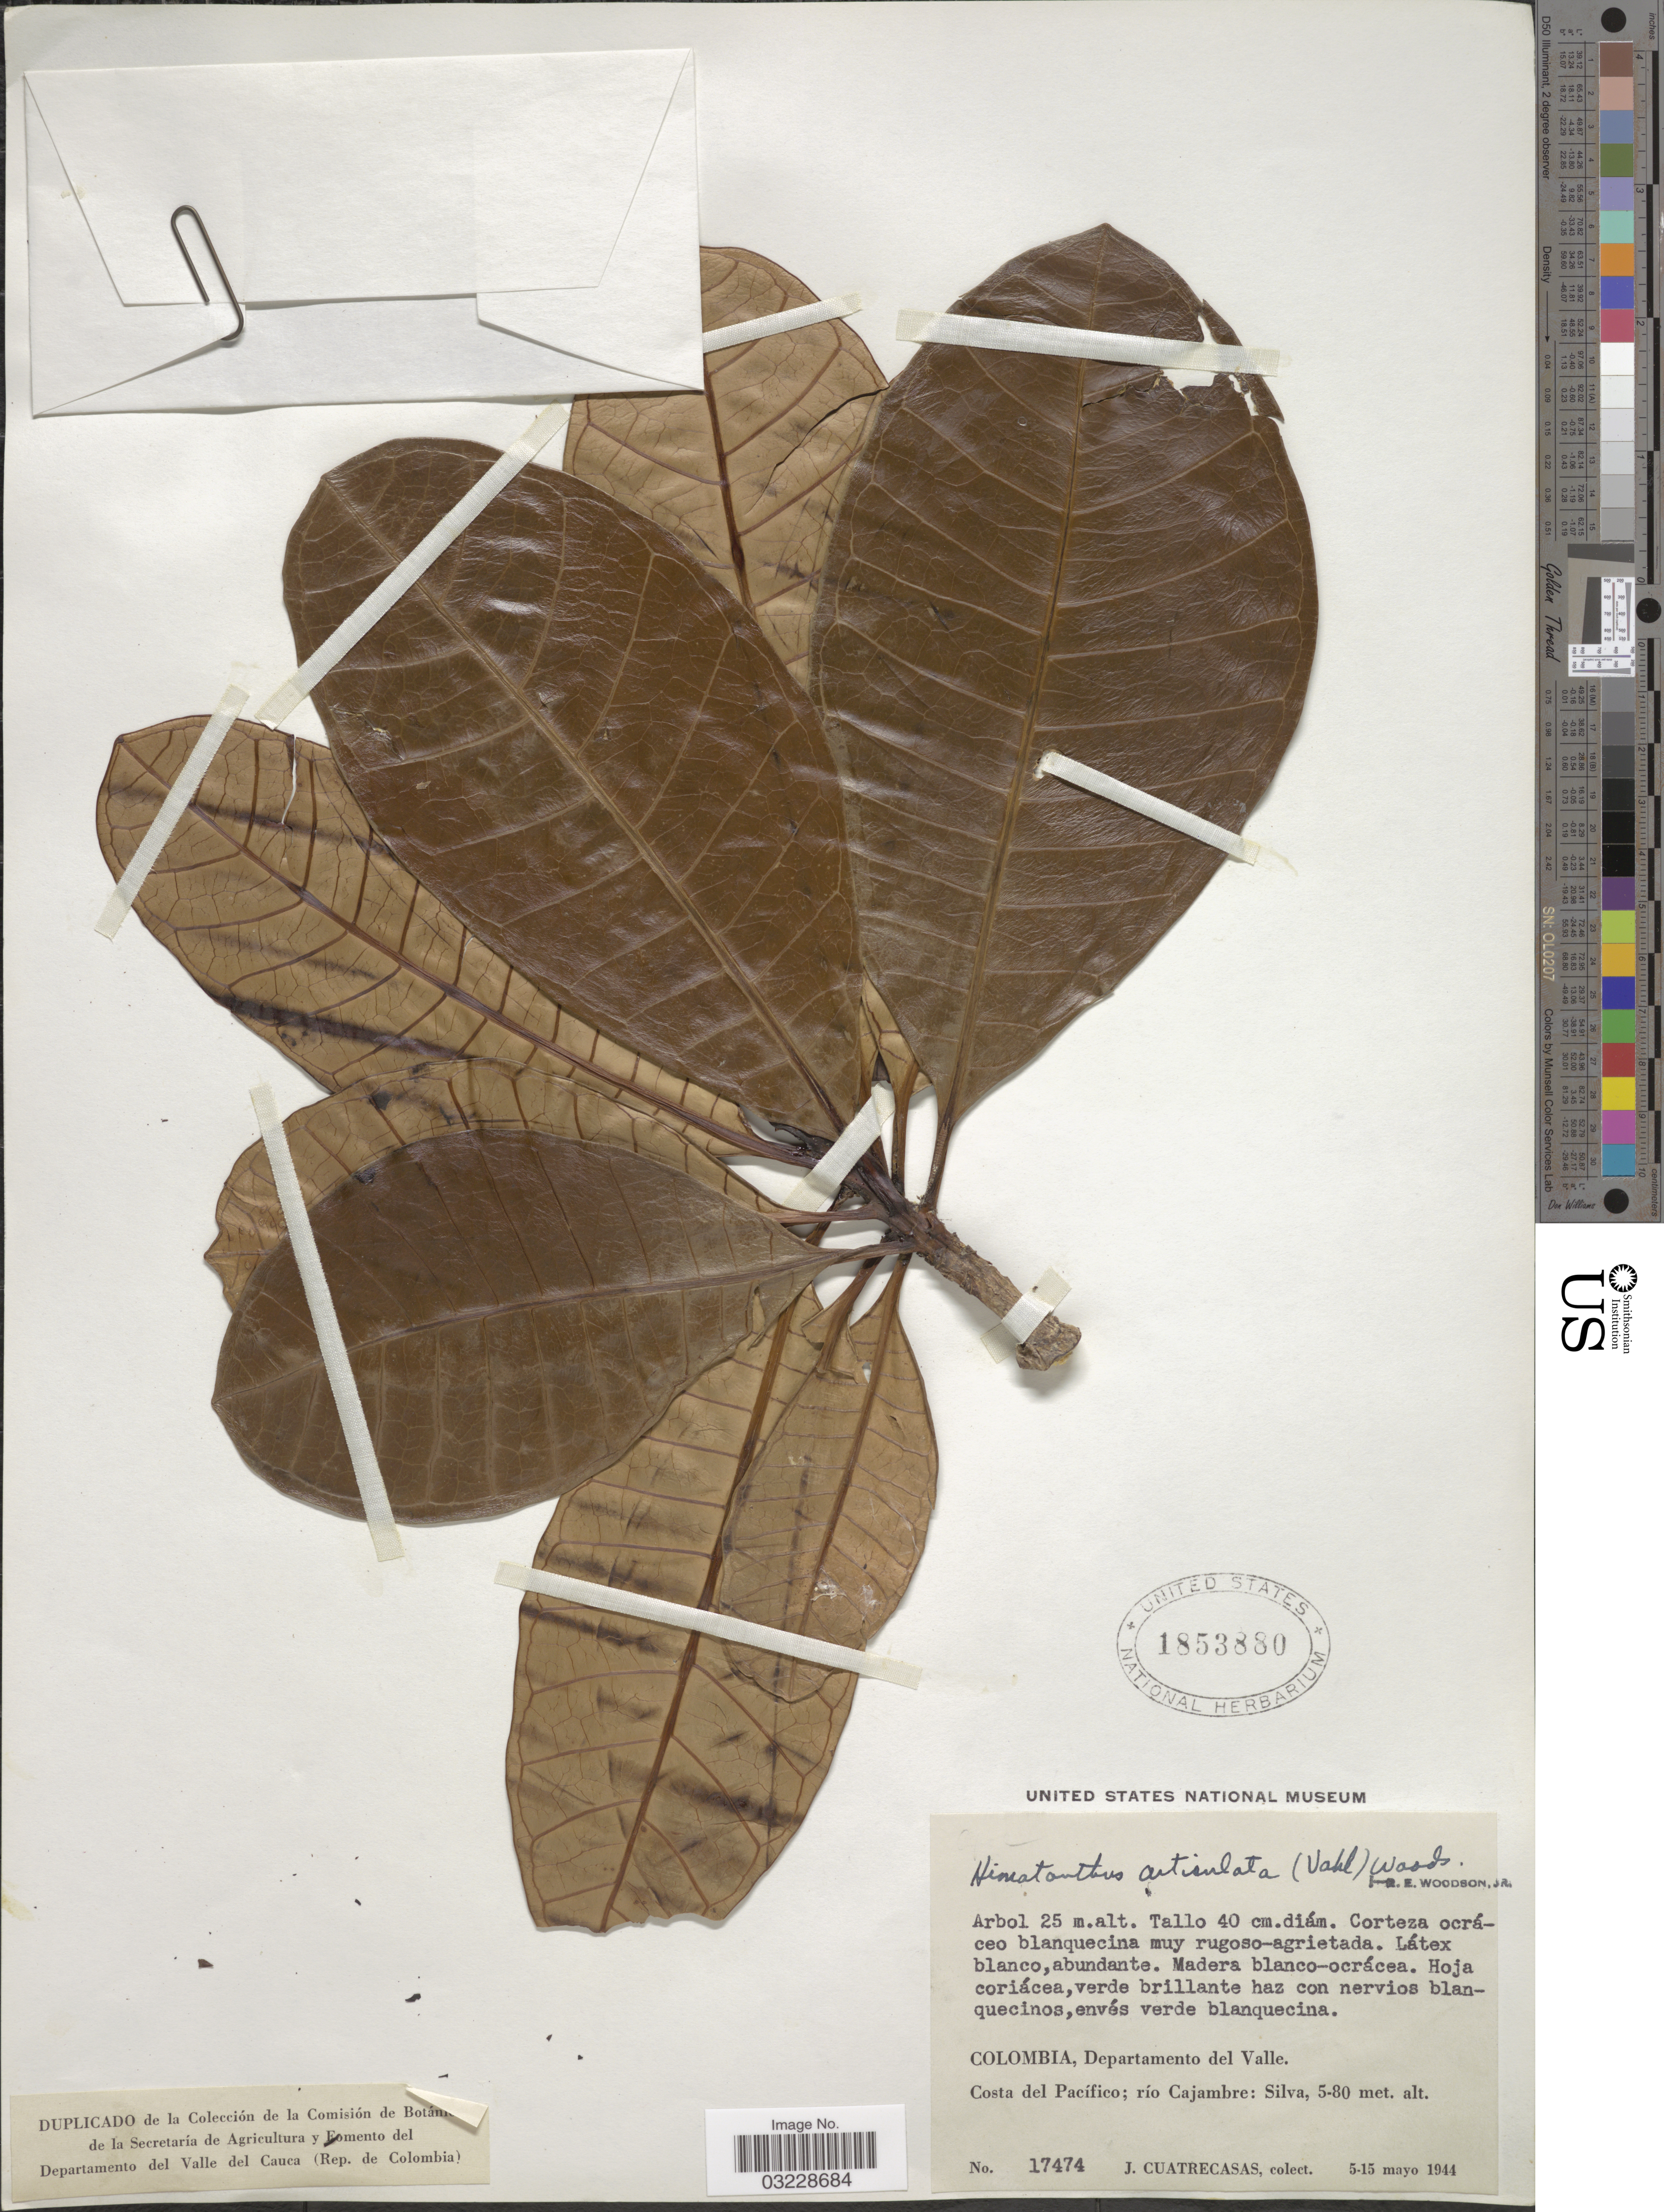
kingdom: Plantae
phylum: Tracheophyta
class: Magnoliopsida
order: Gentianales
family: Apocynaceae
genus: Himatanthus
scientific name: Himatanthus articulatus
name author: (Vahl) Woodson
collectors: J. Cuatrecasas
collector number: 17474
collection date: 1944-05-05/1944-05-15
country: Colombia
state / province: Valle del Cauca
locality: Departamento del Valle. Costa del Pacífico; río Cajambre: Silva.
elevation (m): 5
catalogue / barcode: US 1853880